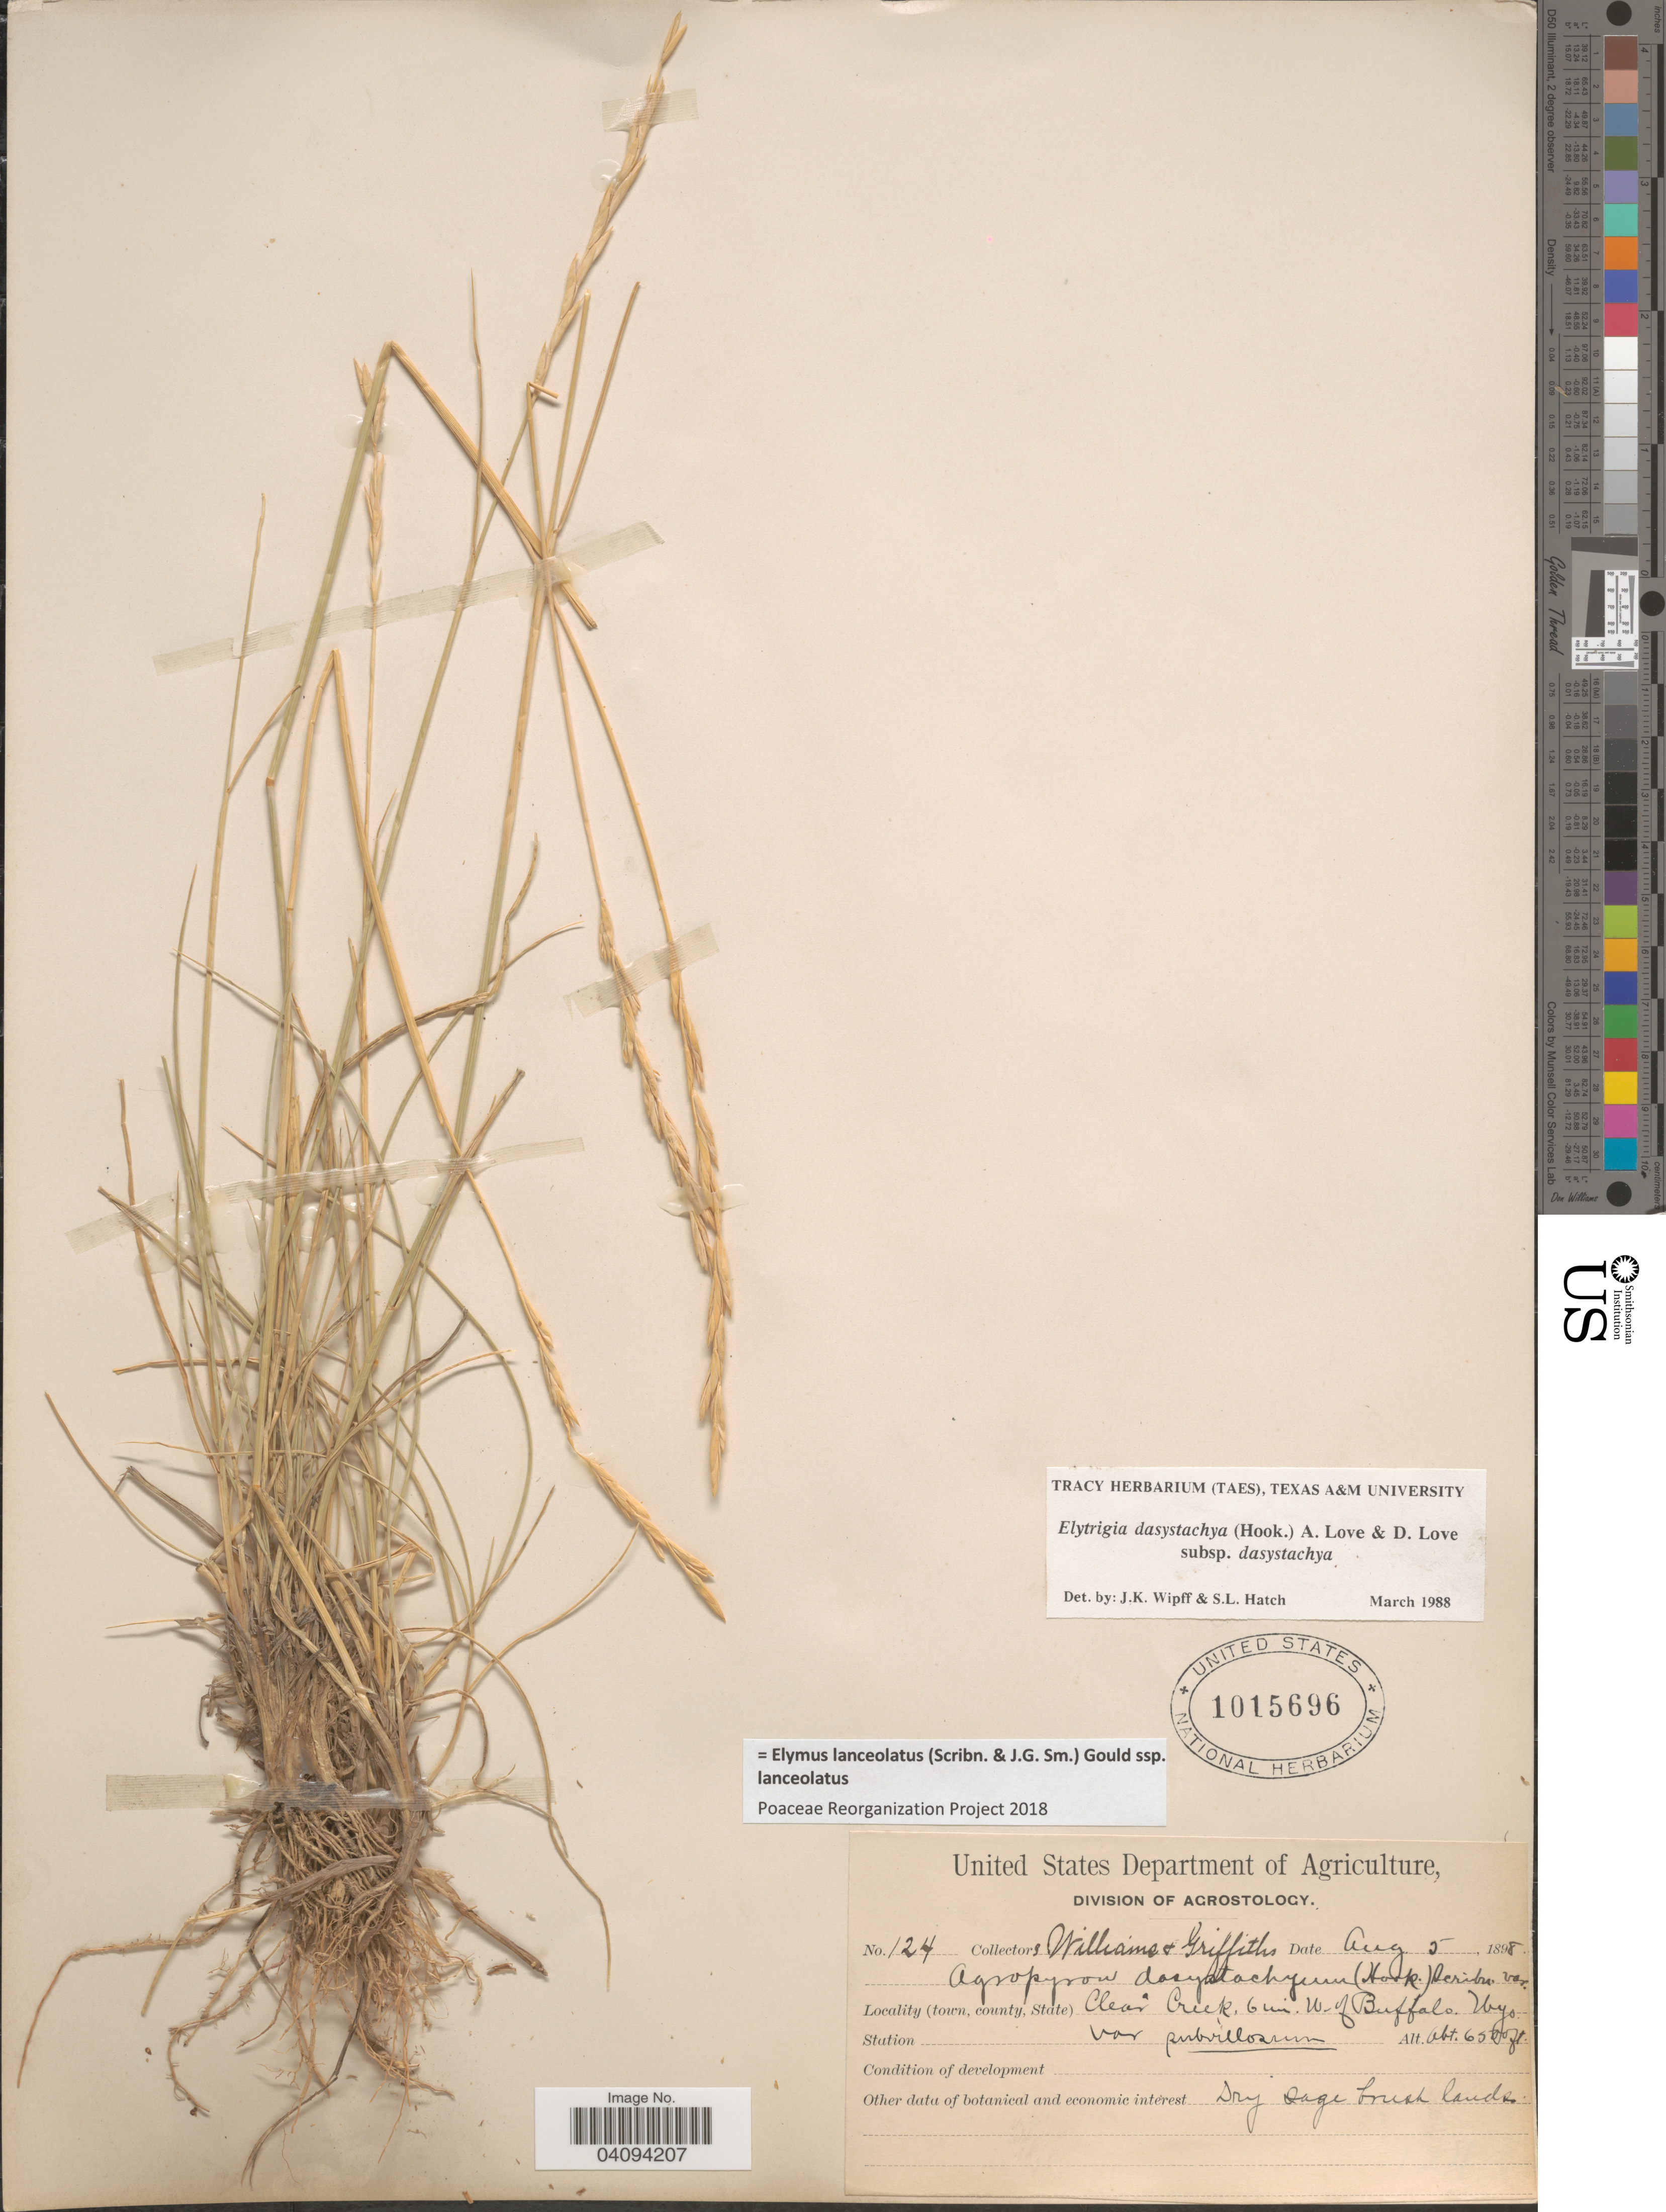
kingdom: Plantae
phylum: Tracheophyta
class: Liliopsida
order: Poales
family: Poaceae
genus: Elymus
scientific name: Elymus lanceolatus subsp. lanceolatus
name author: (Scribn. & J.G. Sm.) Gould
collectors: -- Williams & -- Griffiths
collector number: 124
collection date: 1898-08-05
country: United States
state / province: Wyoming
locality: Clear Creek, 6 mi. W. of Buffalo.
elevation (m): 1981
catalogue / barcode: US 1015696